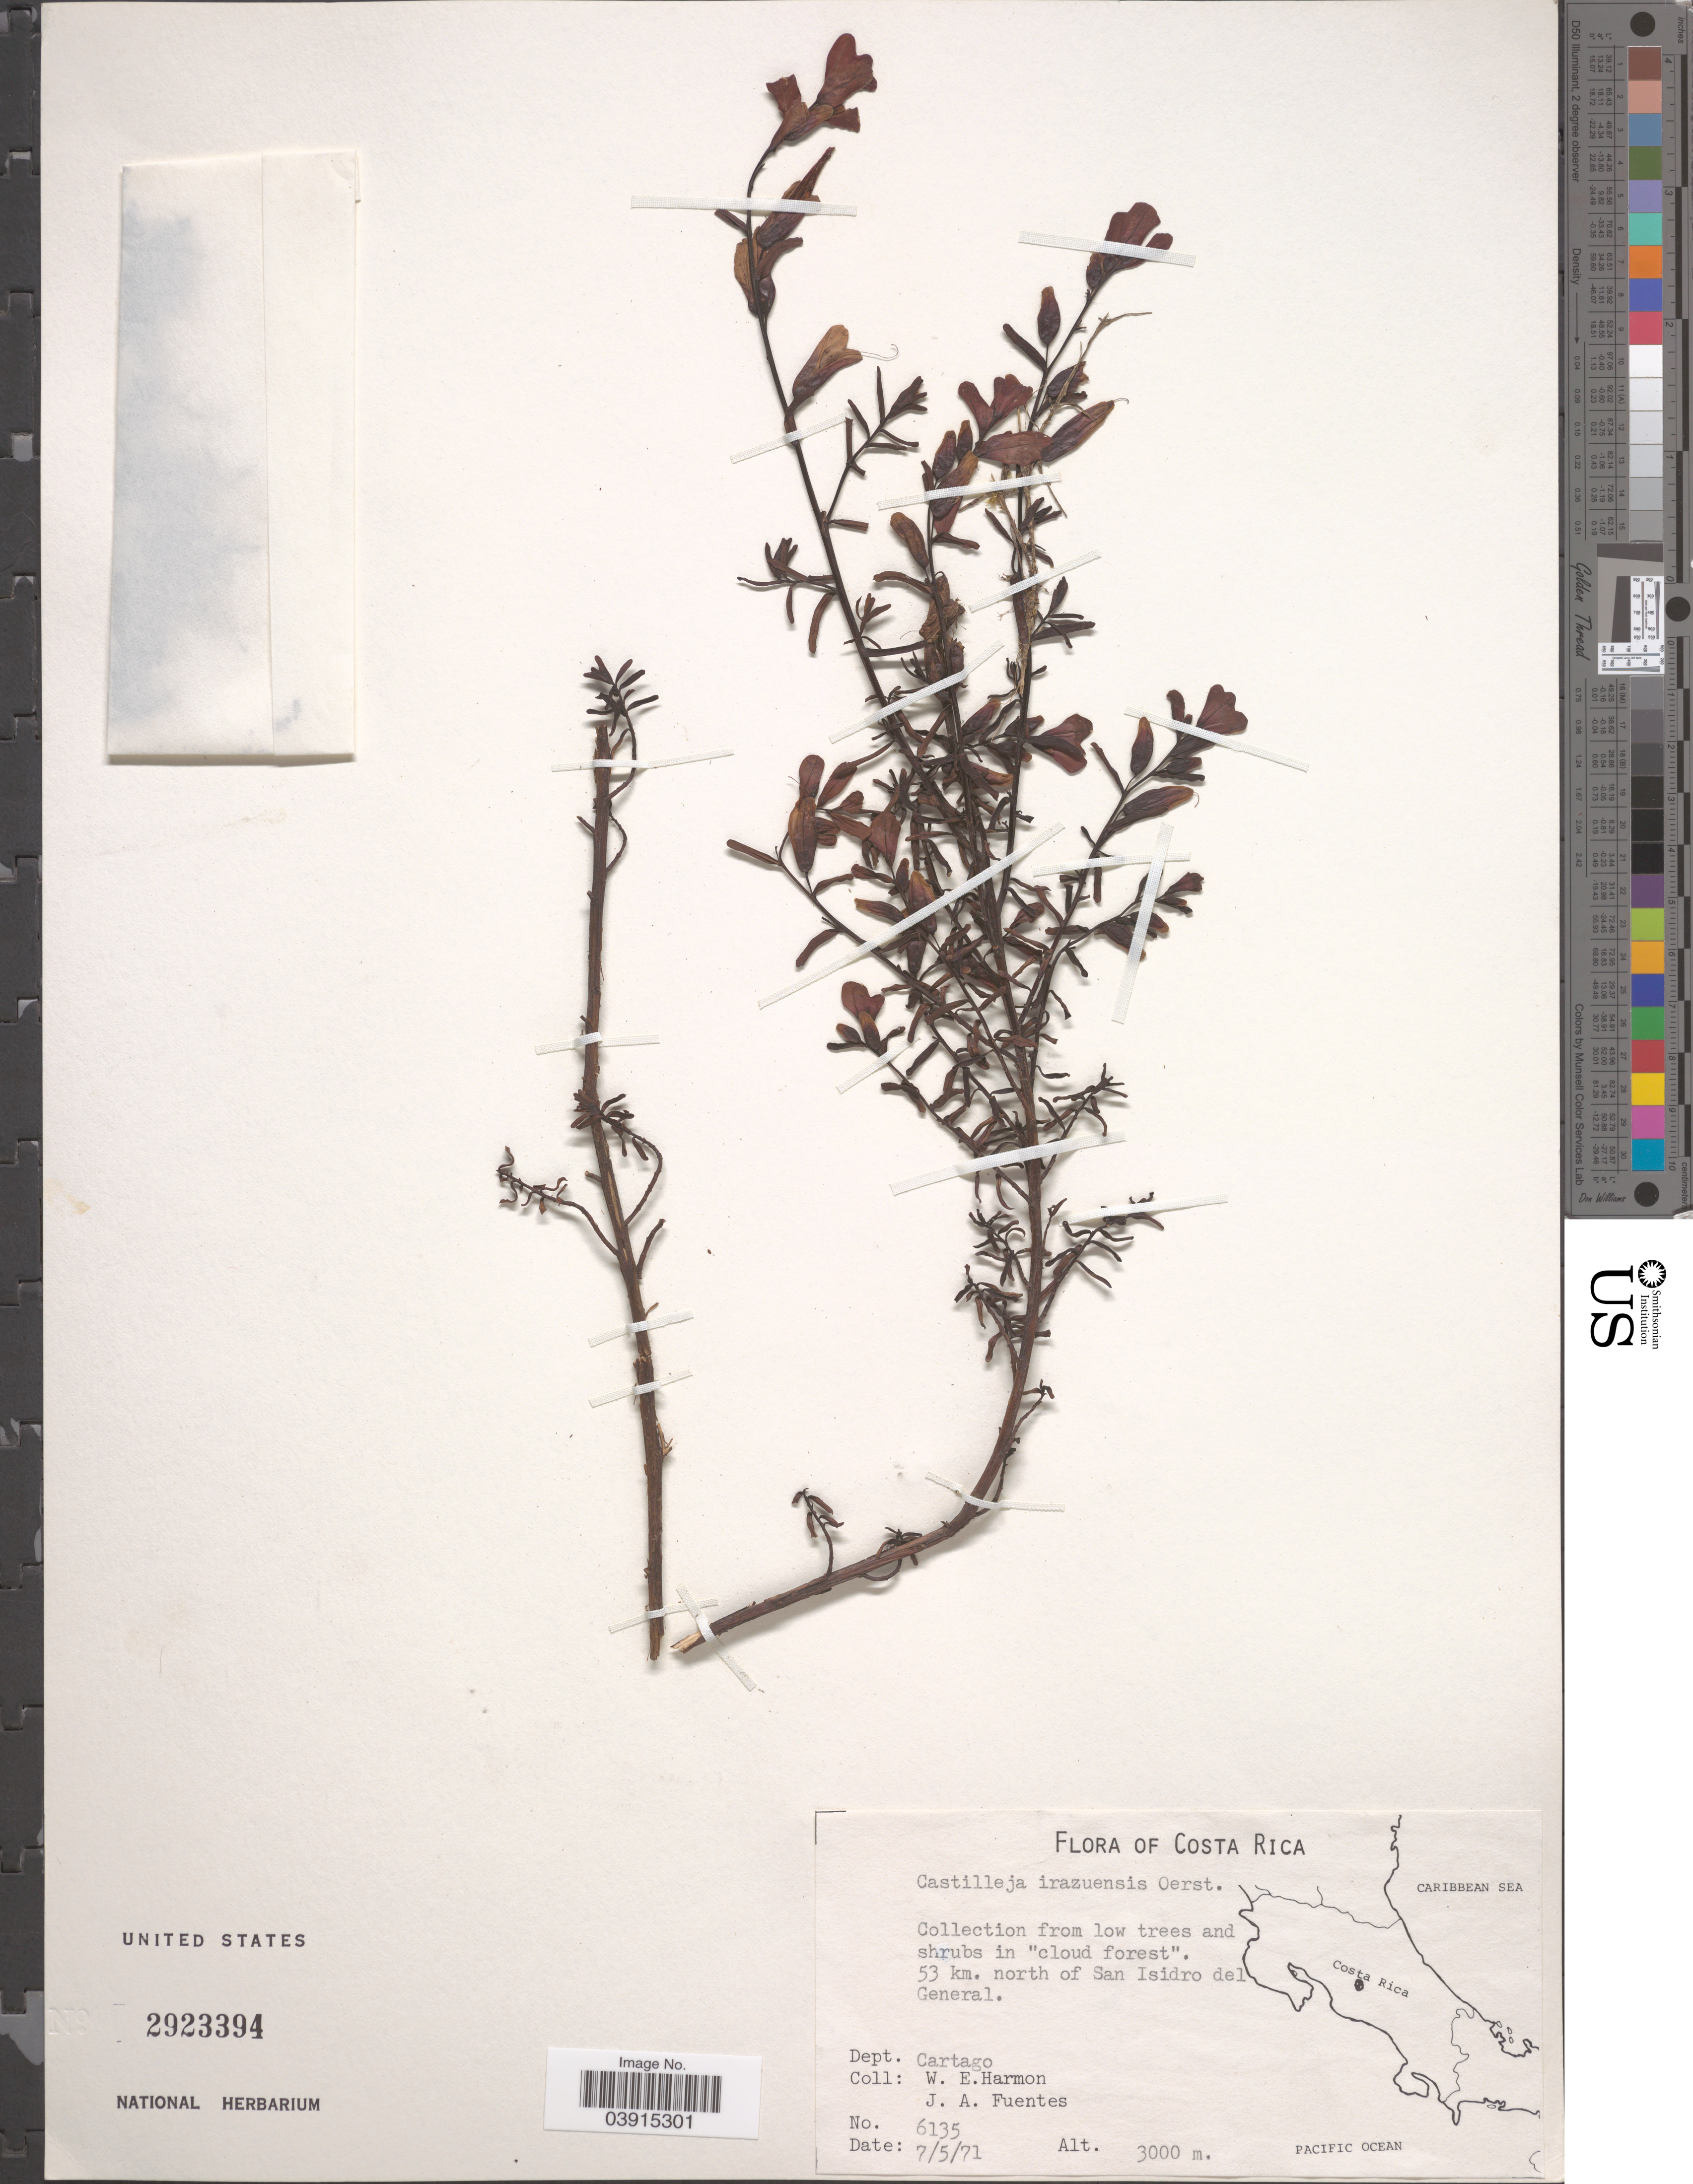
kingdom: Plantae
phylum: Tracheophyta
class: Magnoliopsida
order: Lamiales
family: Orobanchaceae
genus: Castilleja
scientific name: Castilleja irazuensis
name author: Oerst.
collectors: W. E. Harmon & J. Fuentes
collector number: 6135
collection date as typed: Transcribed d/m/y: 7/5/71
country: Costa Rica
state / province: Cartago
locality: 53 km. north of San Isidro del General. Dept. Cartago.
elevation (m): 3000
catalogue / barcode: US 2923394